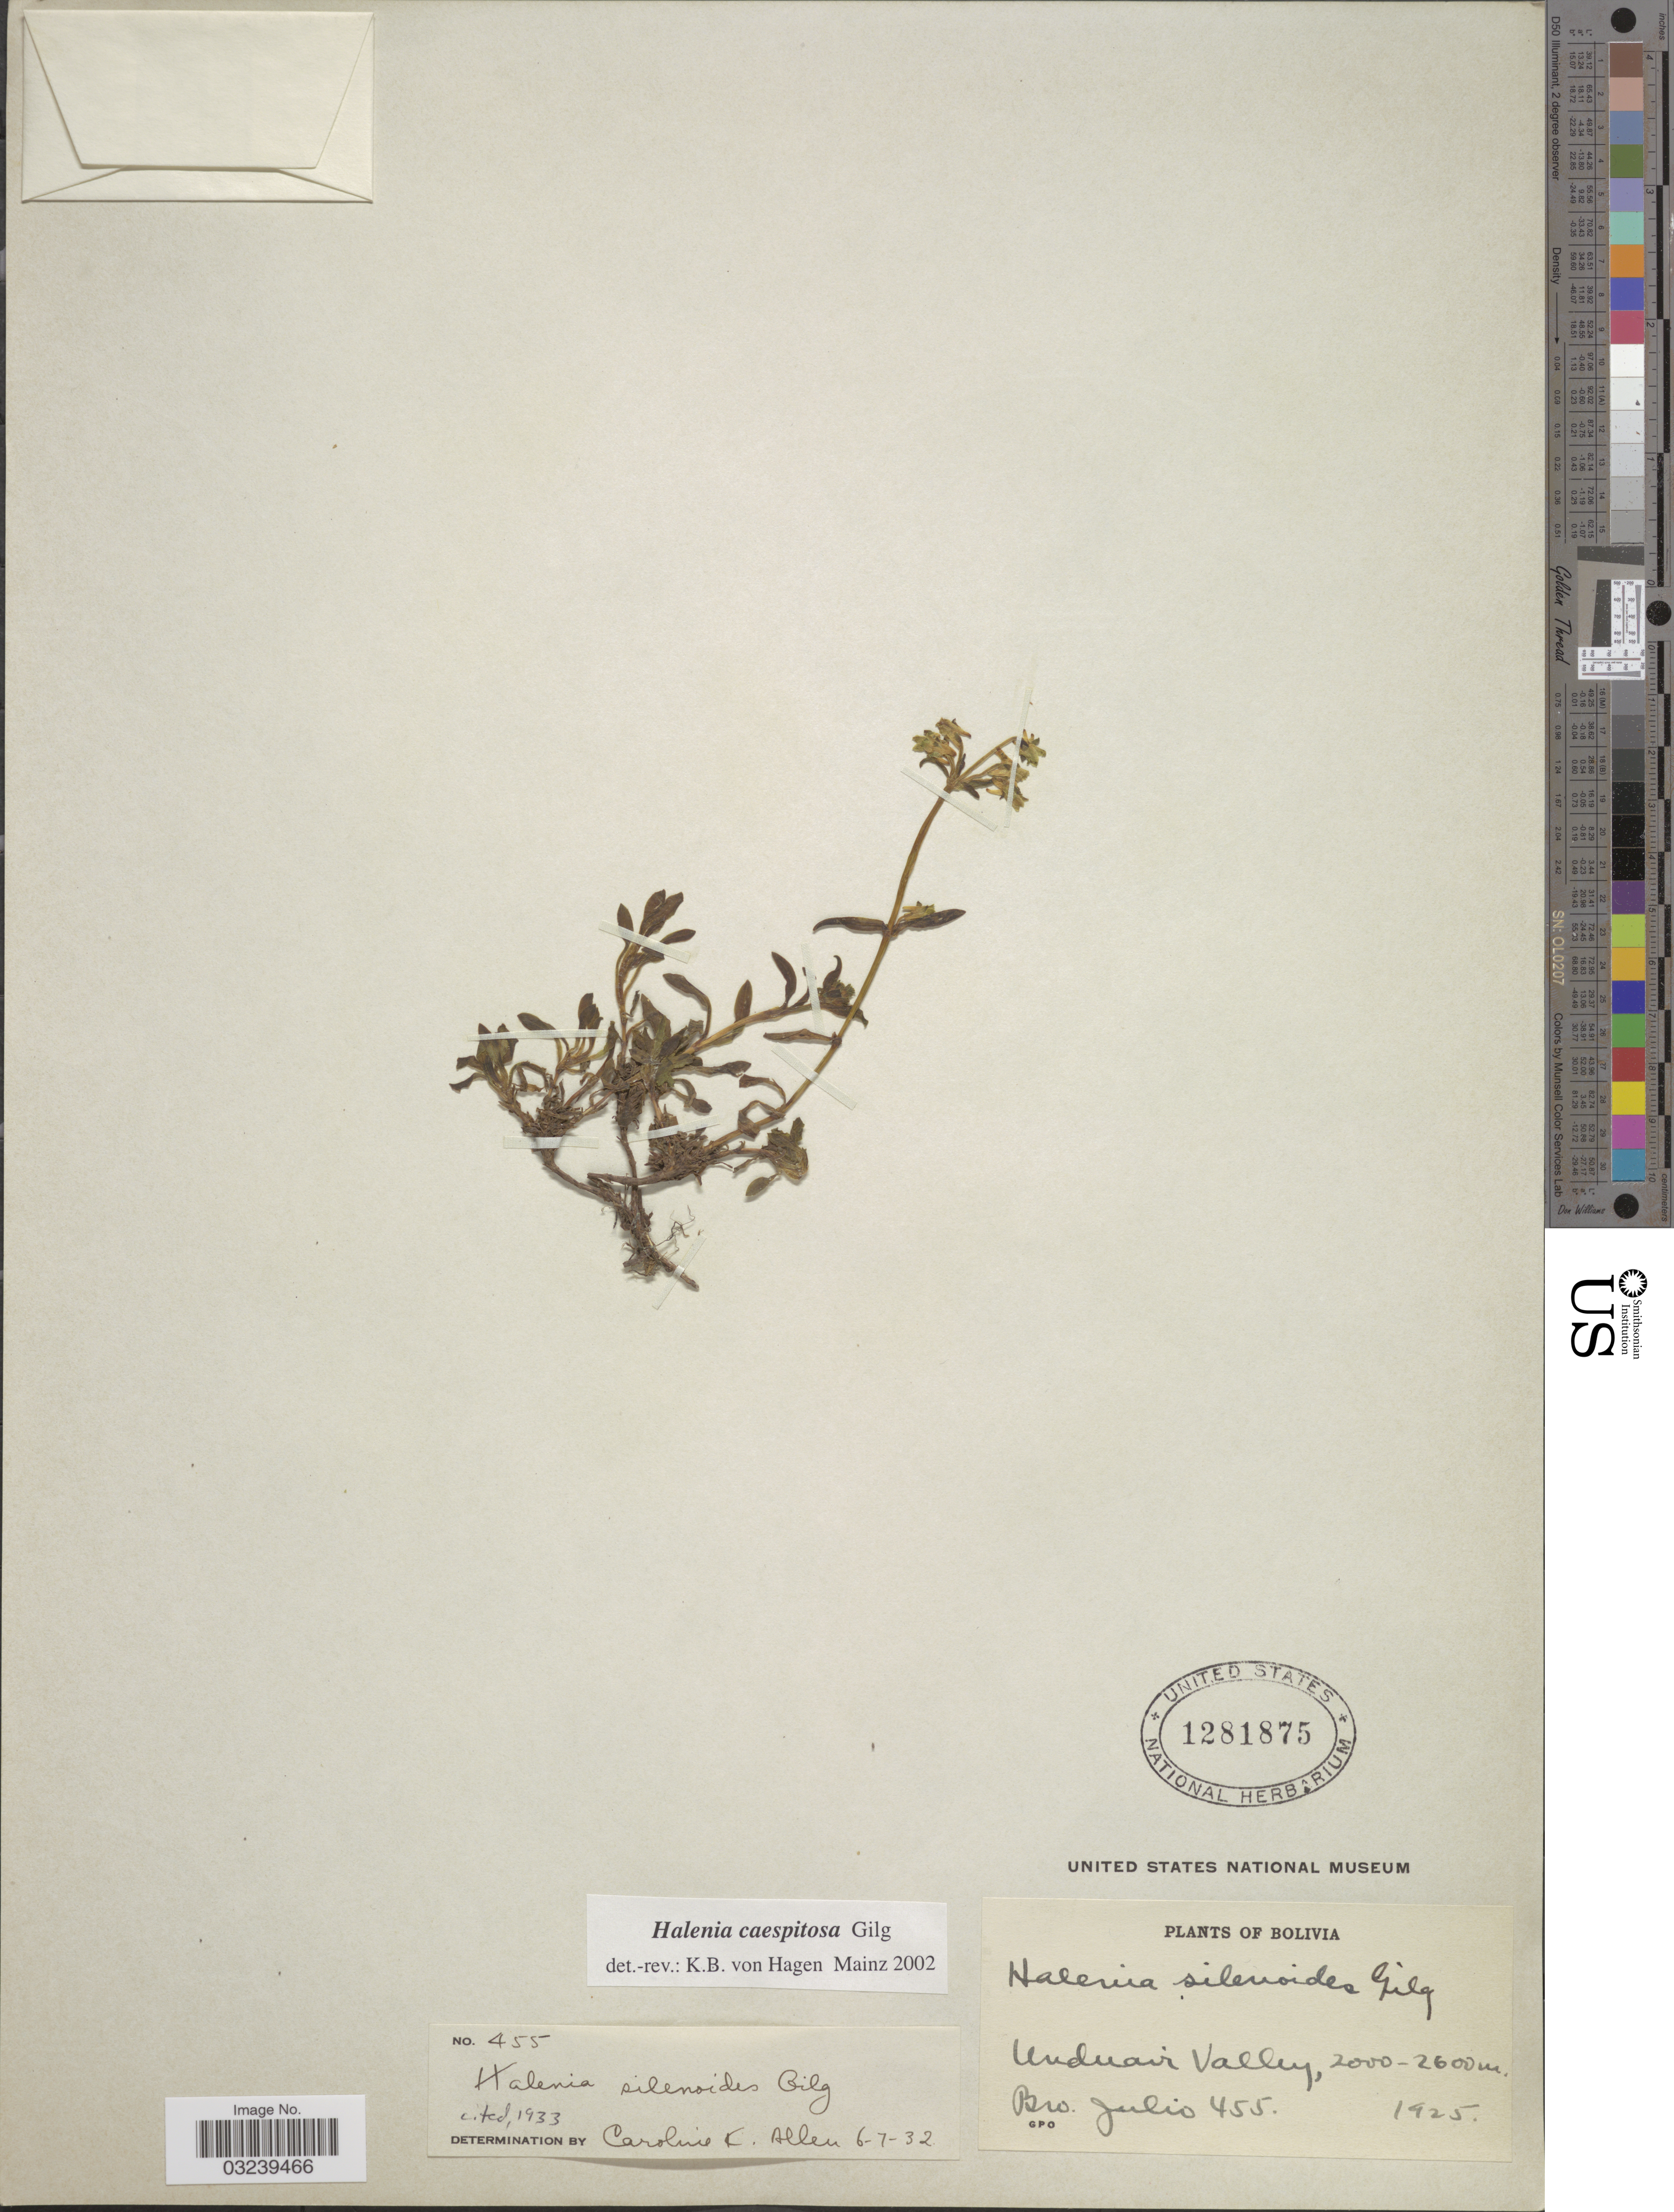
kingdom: Plantae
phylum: Tracheophyta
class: Magnoliopsida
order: Gentianales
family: Gentianaceae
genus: Halenia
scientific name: Halenia caespitosa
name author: Gilg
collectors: Bro. Julio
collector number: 455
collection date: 1925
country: Bolivia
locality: Unduavi Valley.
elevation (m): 2000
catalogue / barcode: US 1281875